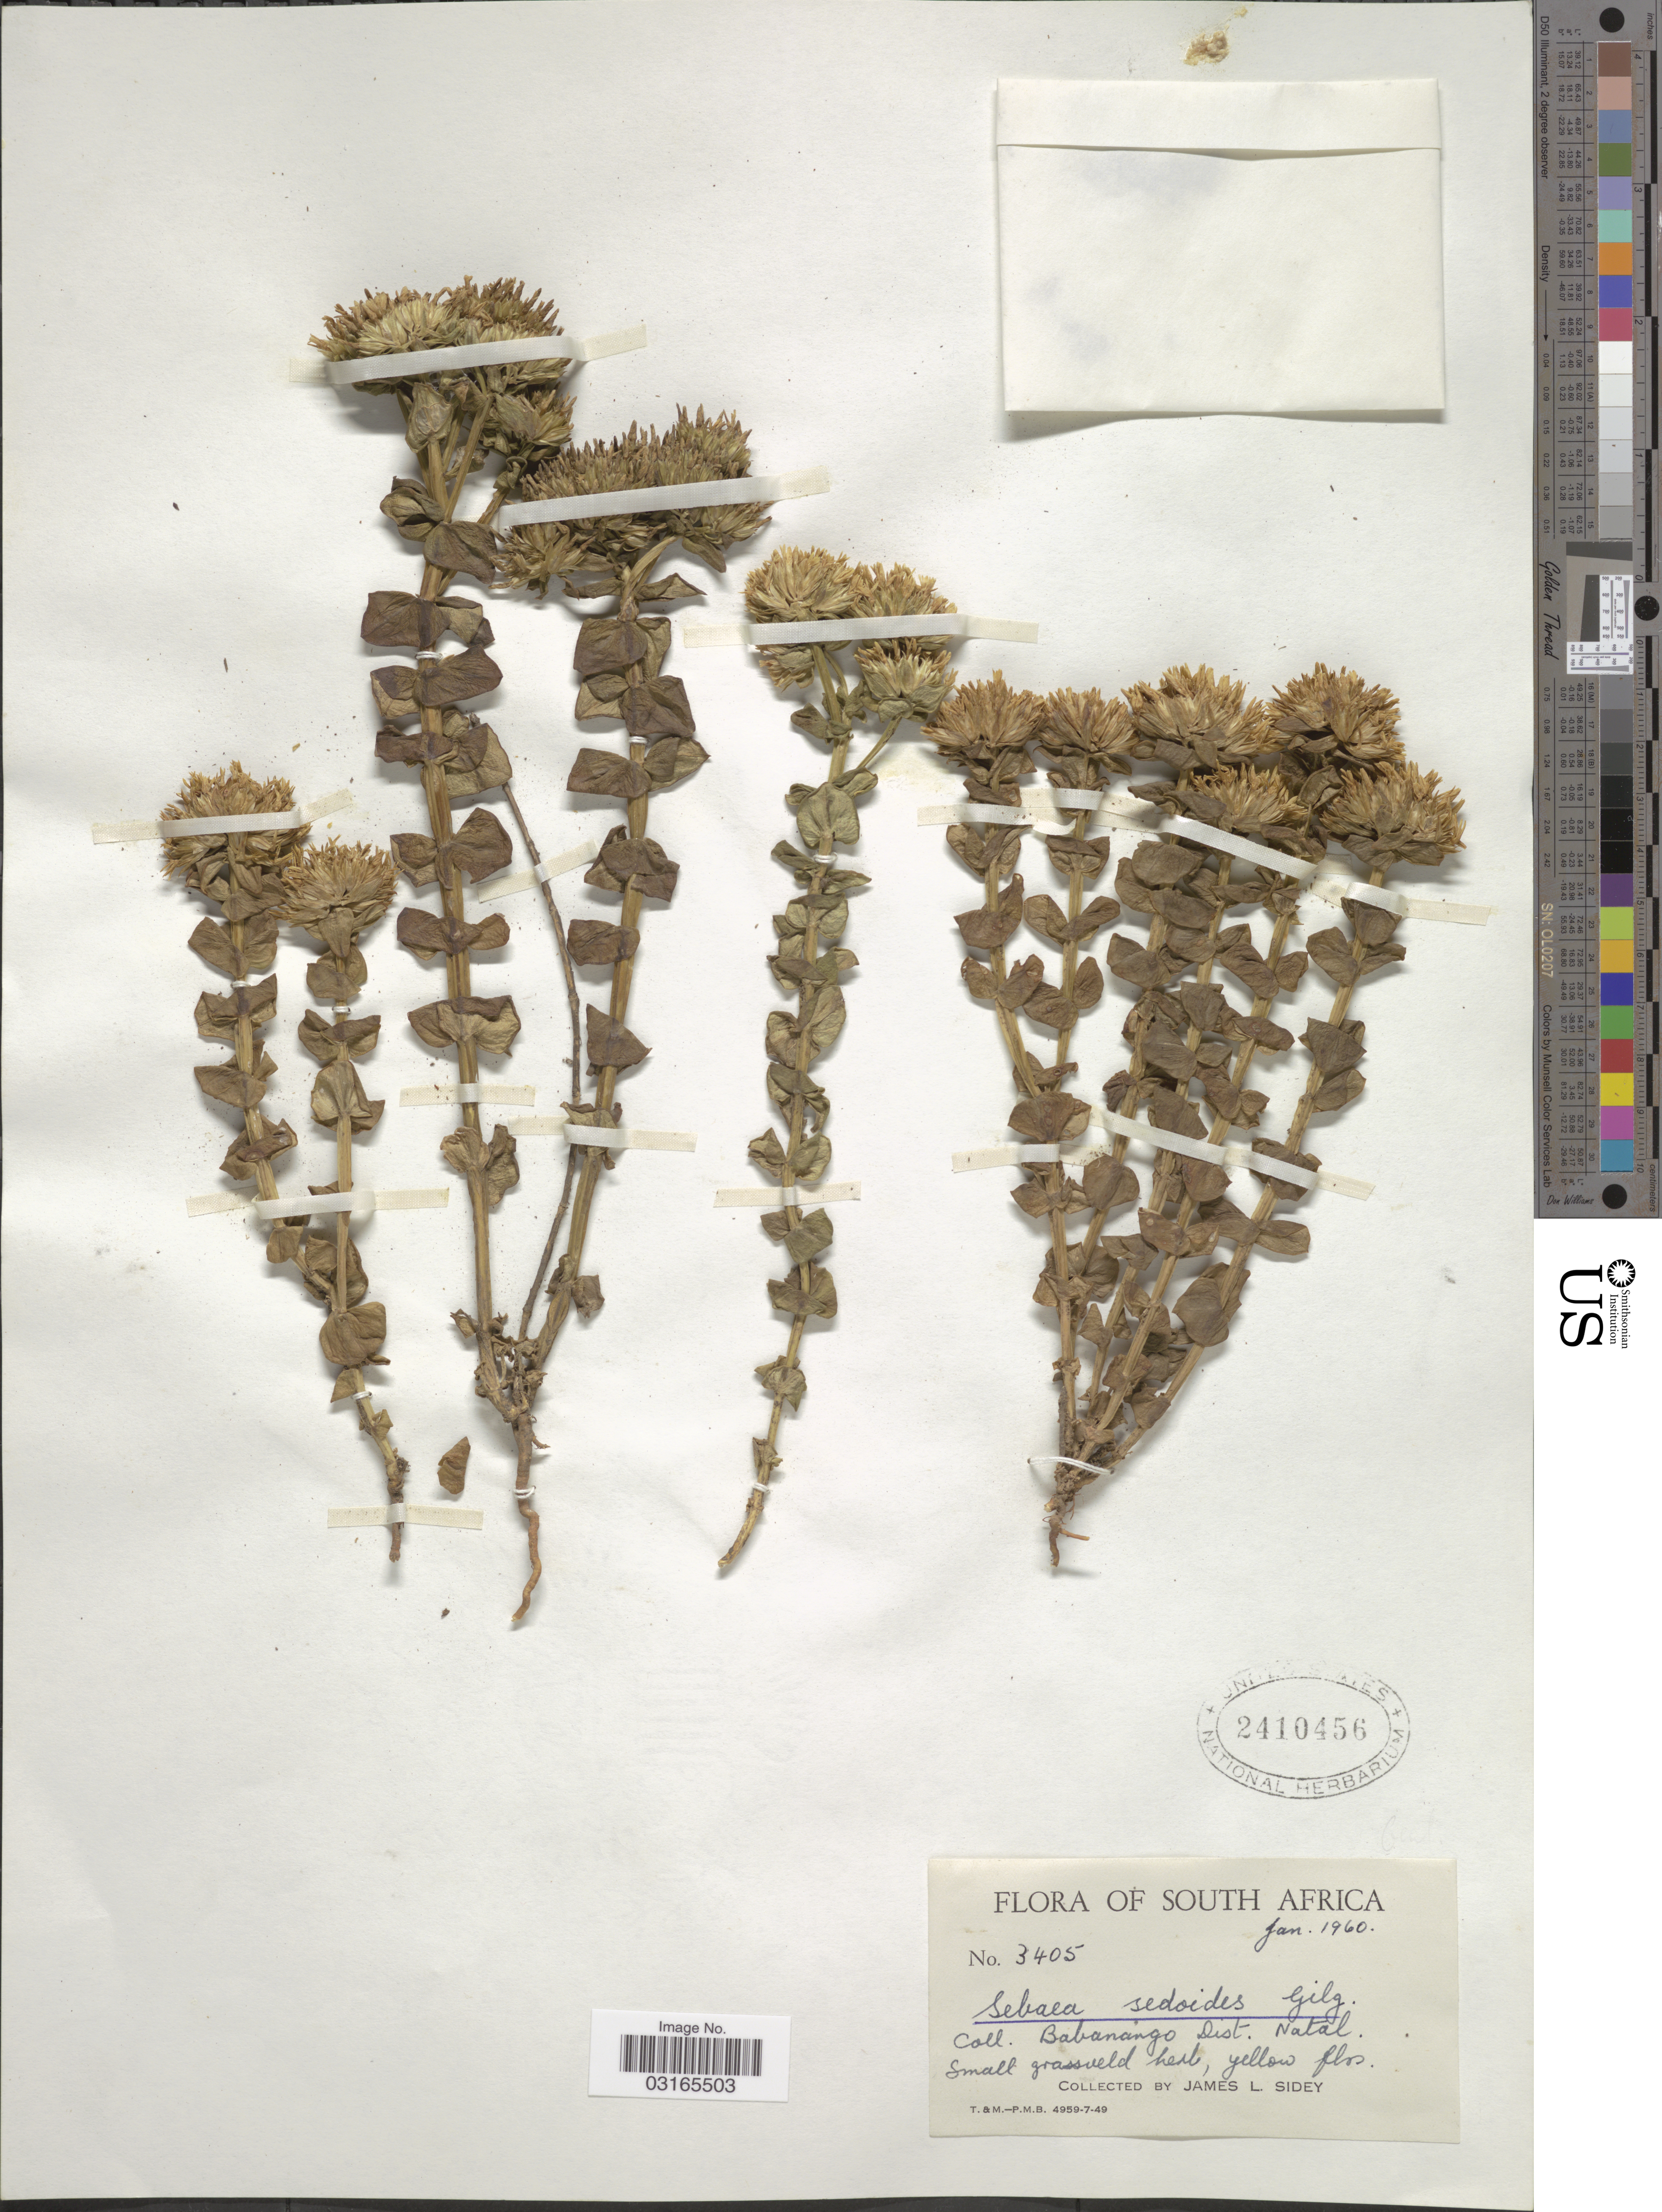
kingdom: Plantae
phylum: Tracheophyta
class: Magnoliopsida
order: Gentianales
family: Gentianaceae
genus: Sebaea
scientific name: Sebaea sedoides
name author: Gilg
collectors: J. L. Sidey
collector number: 3405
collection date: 1960-01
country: South Africa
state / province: KwaZulu-Natal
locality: Babanango Dist. Natal.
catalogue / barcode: US 2410456